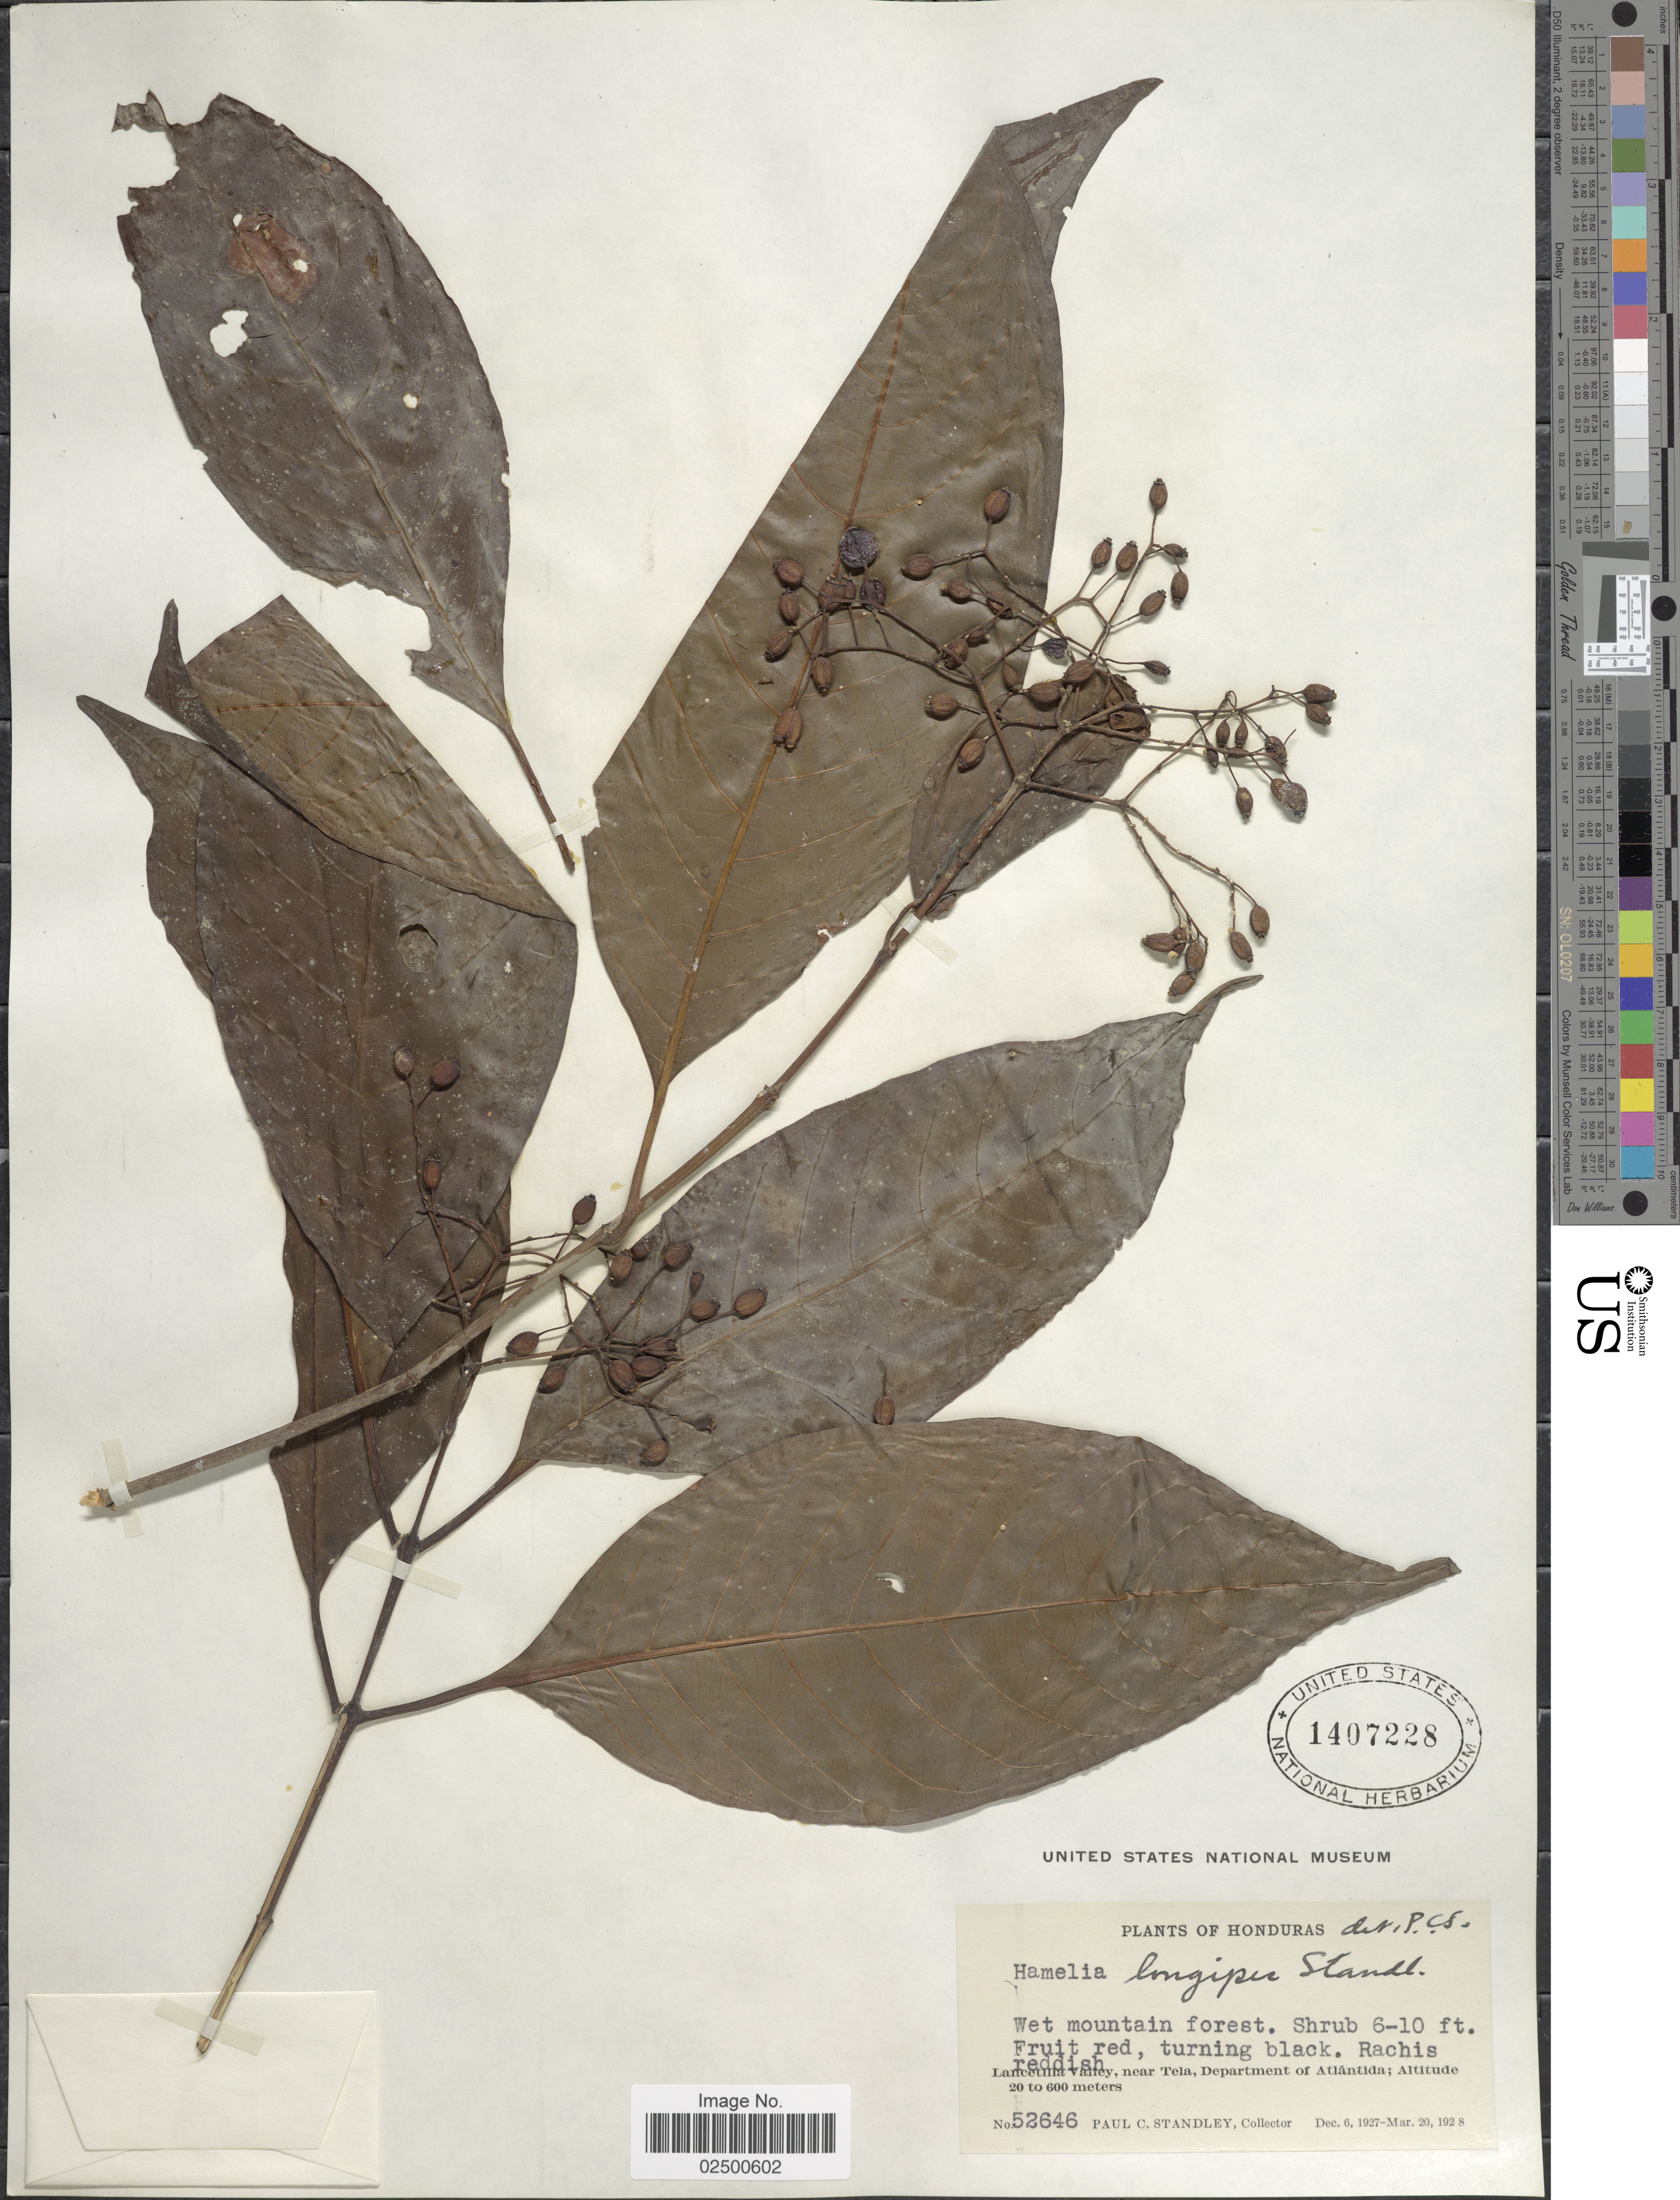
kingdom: Plantae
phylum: Tracheophyta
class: Magnoliopsida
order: Gentianales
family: Rubiaceae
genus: Hamelia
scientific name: Hamelia longipes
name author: Standl.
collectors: P. C. Standley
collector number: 52646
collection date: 1927-12-06/1928-03-20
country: Honduras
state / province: Atlántida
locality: Lancetilla Valley, near Tela.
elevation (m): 20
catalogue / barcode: US 1407228